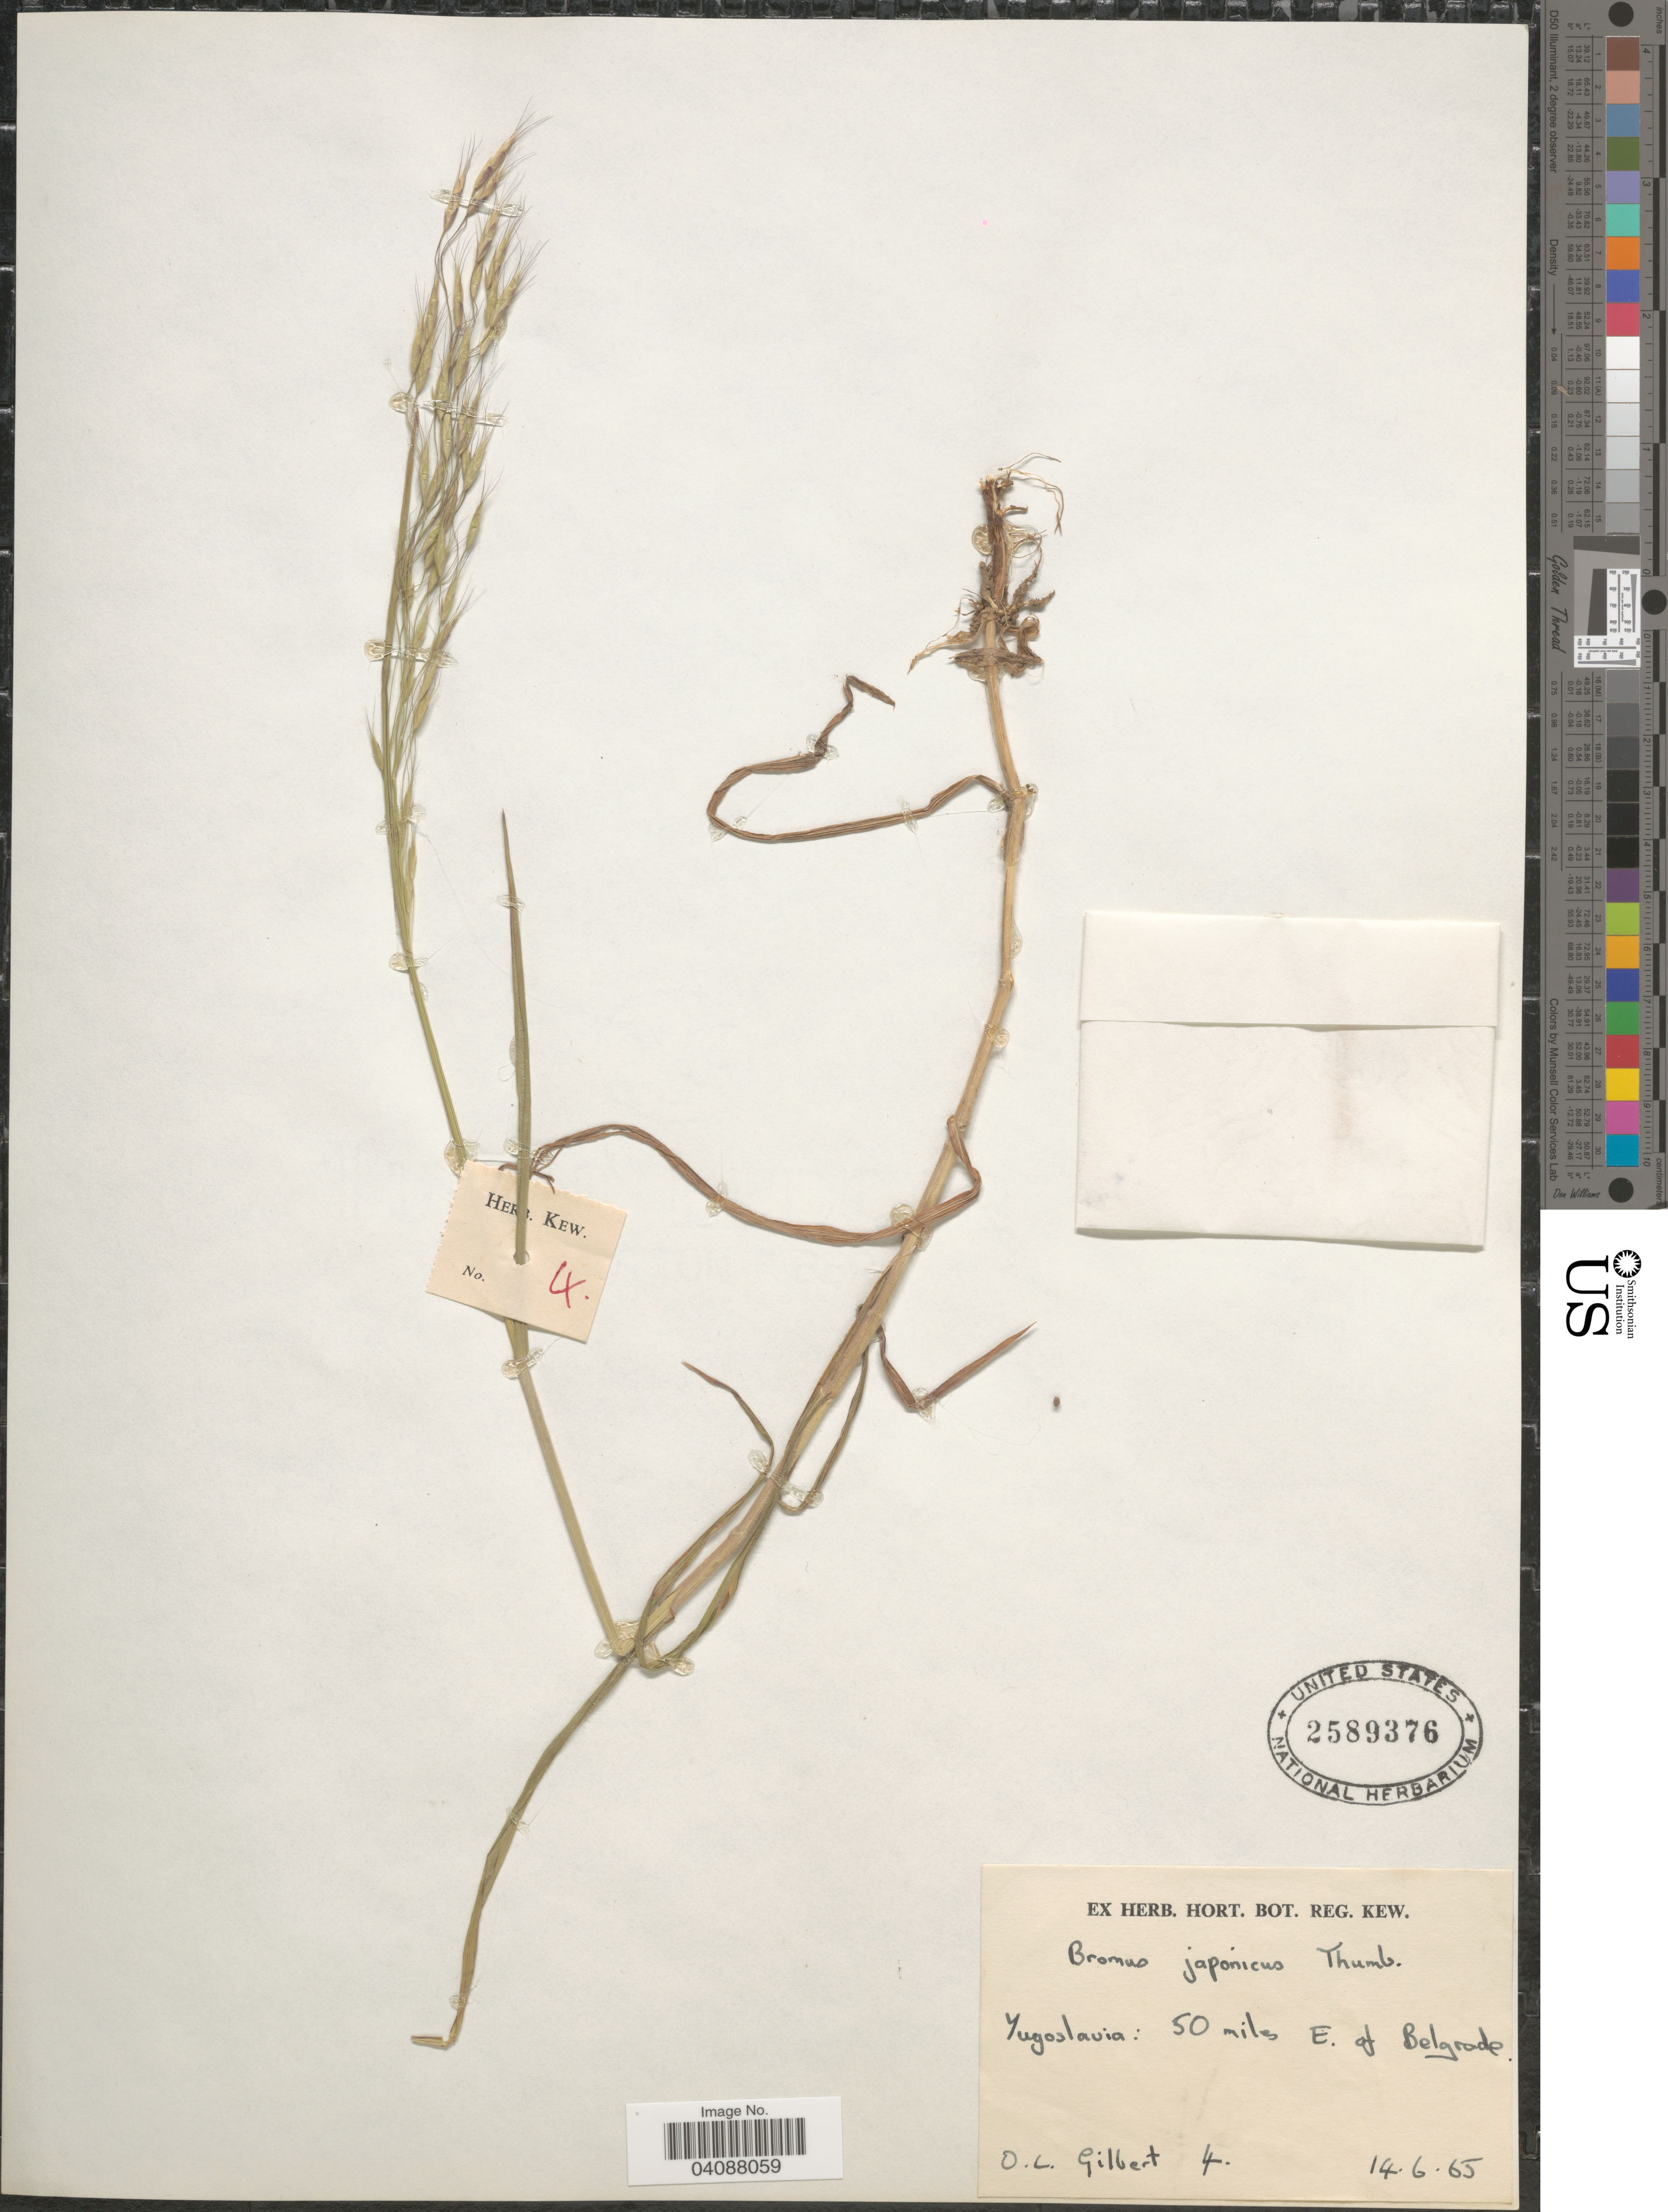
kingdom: Plantae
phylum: Tracheophyta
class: Liliopsida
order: Poales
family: Poaceae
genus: Bromus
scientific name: Bromus japonicus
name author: Houtt.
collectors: O. L. Gilbert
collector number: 4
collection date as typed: Transcribed d/m/y: 14/6/65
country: Serbia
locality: Yugoslavia: 50 miles E. of Belgrade.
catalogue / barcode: US 2589376